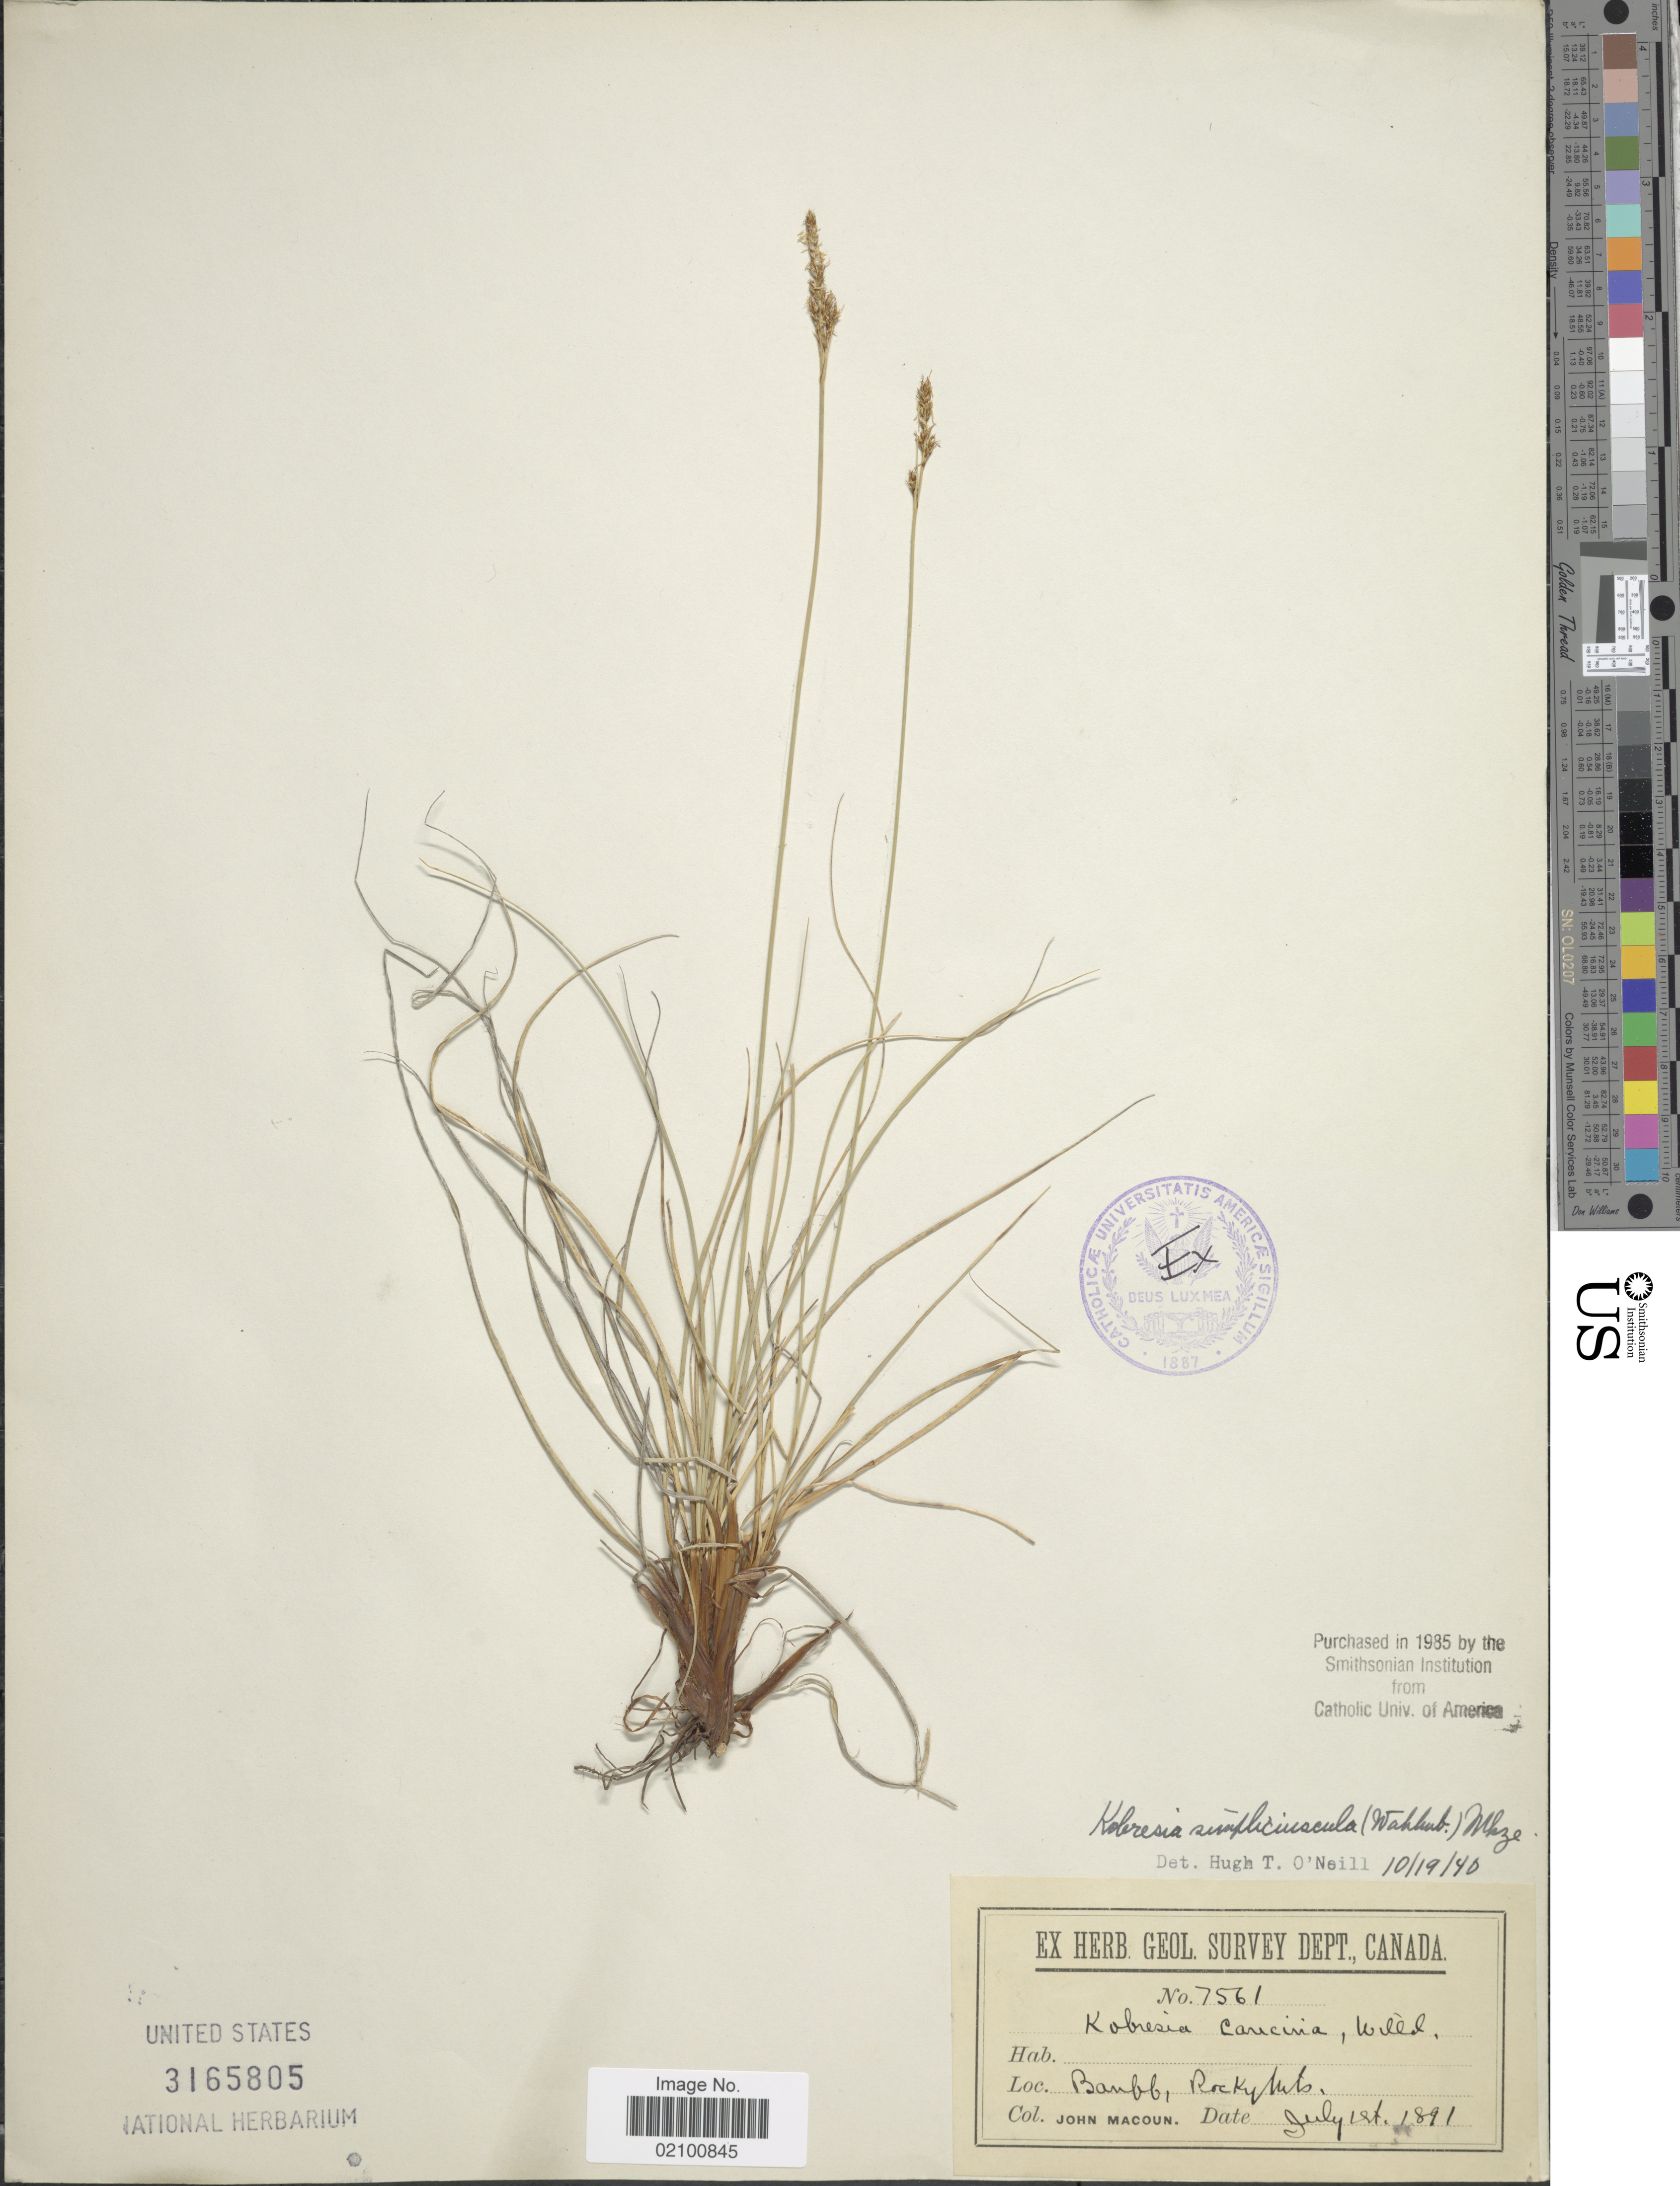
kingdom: Plantae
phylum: Tracheophyta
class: Liliopsida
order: Poales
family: Cyperaceae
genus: Carex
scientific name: Carex simpliciuscula subsp. simpliciuscula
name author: Wahlenb.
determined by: Strong, M. T., (US), Smithsonian Institution - National Museum of Natural History (UNITED STATES)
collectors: J. Macoun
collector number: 7561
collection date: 1891-07-01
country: Canada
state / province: Alberta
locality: Banff, Rocky Mts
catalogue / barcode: US 3165805